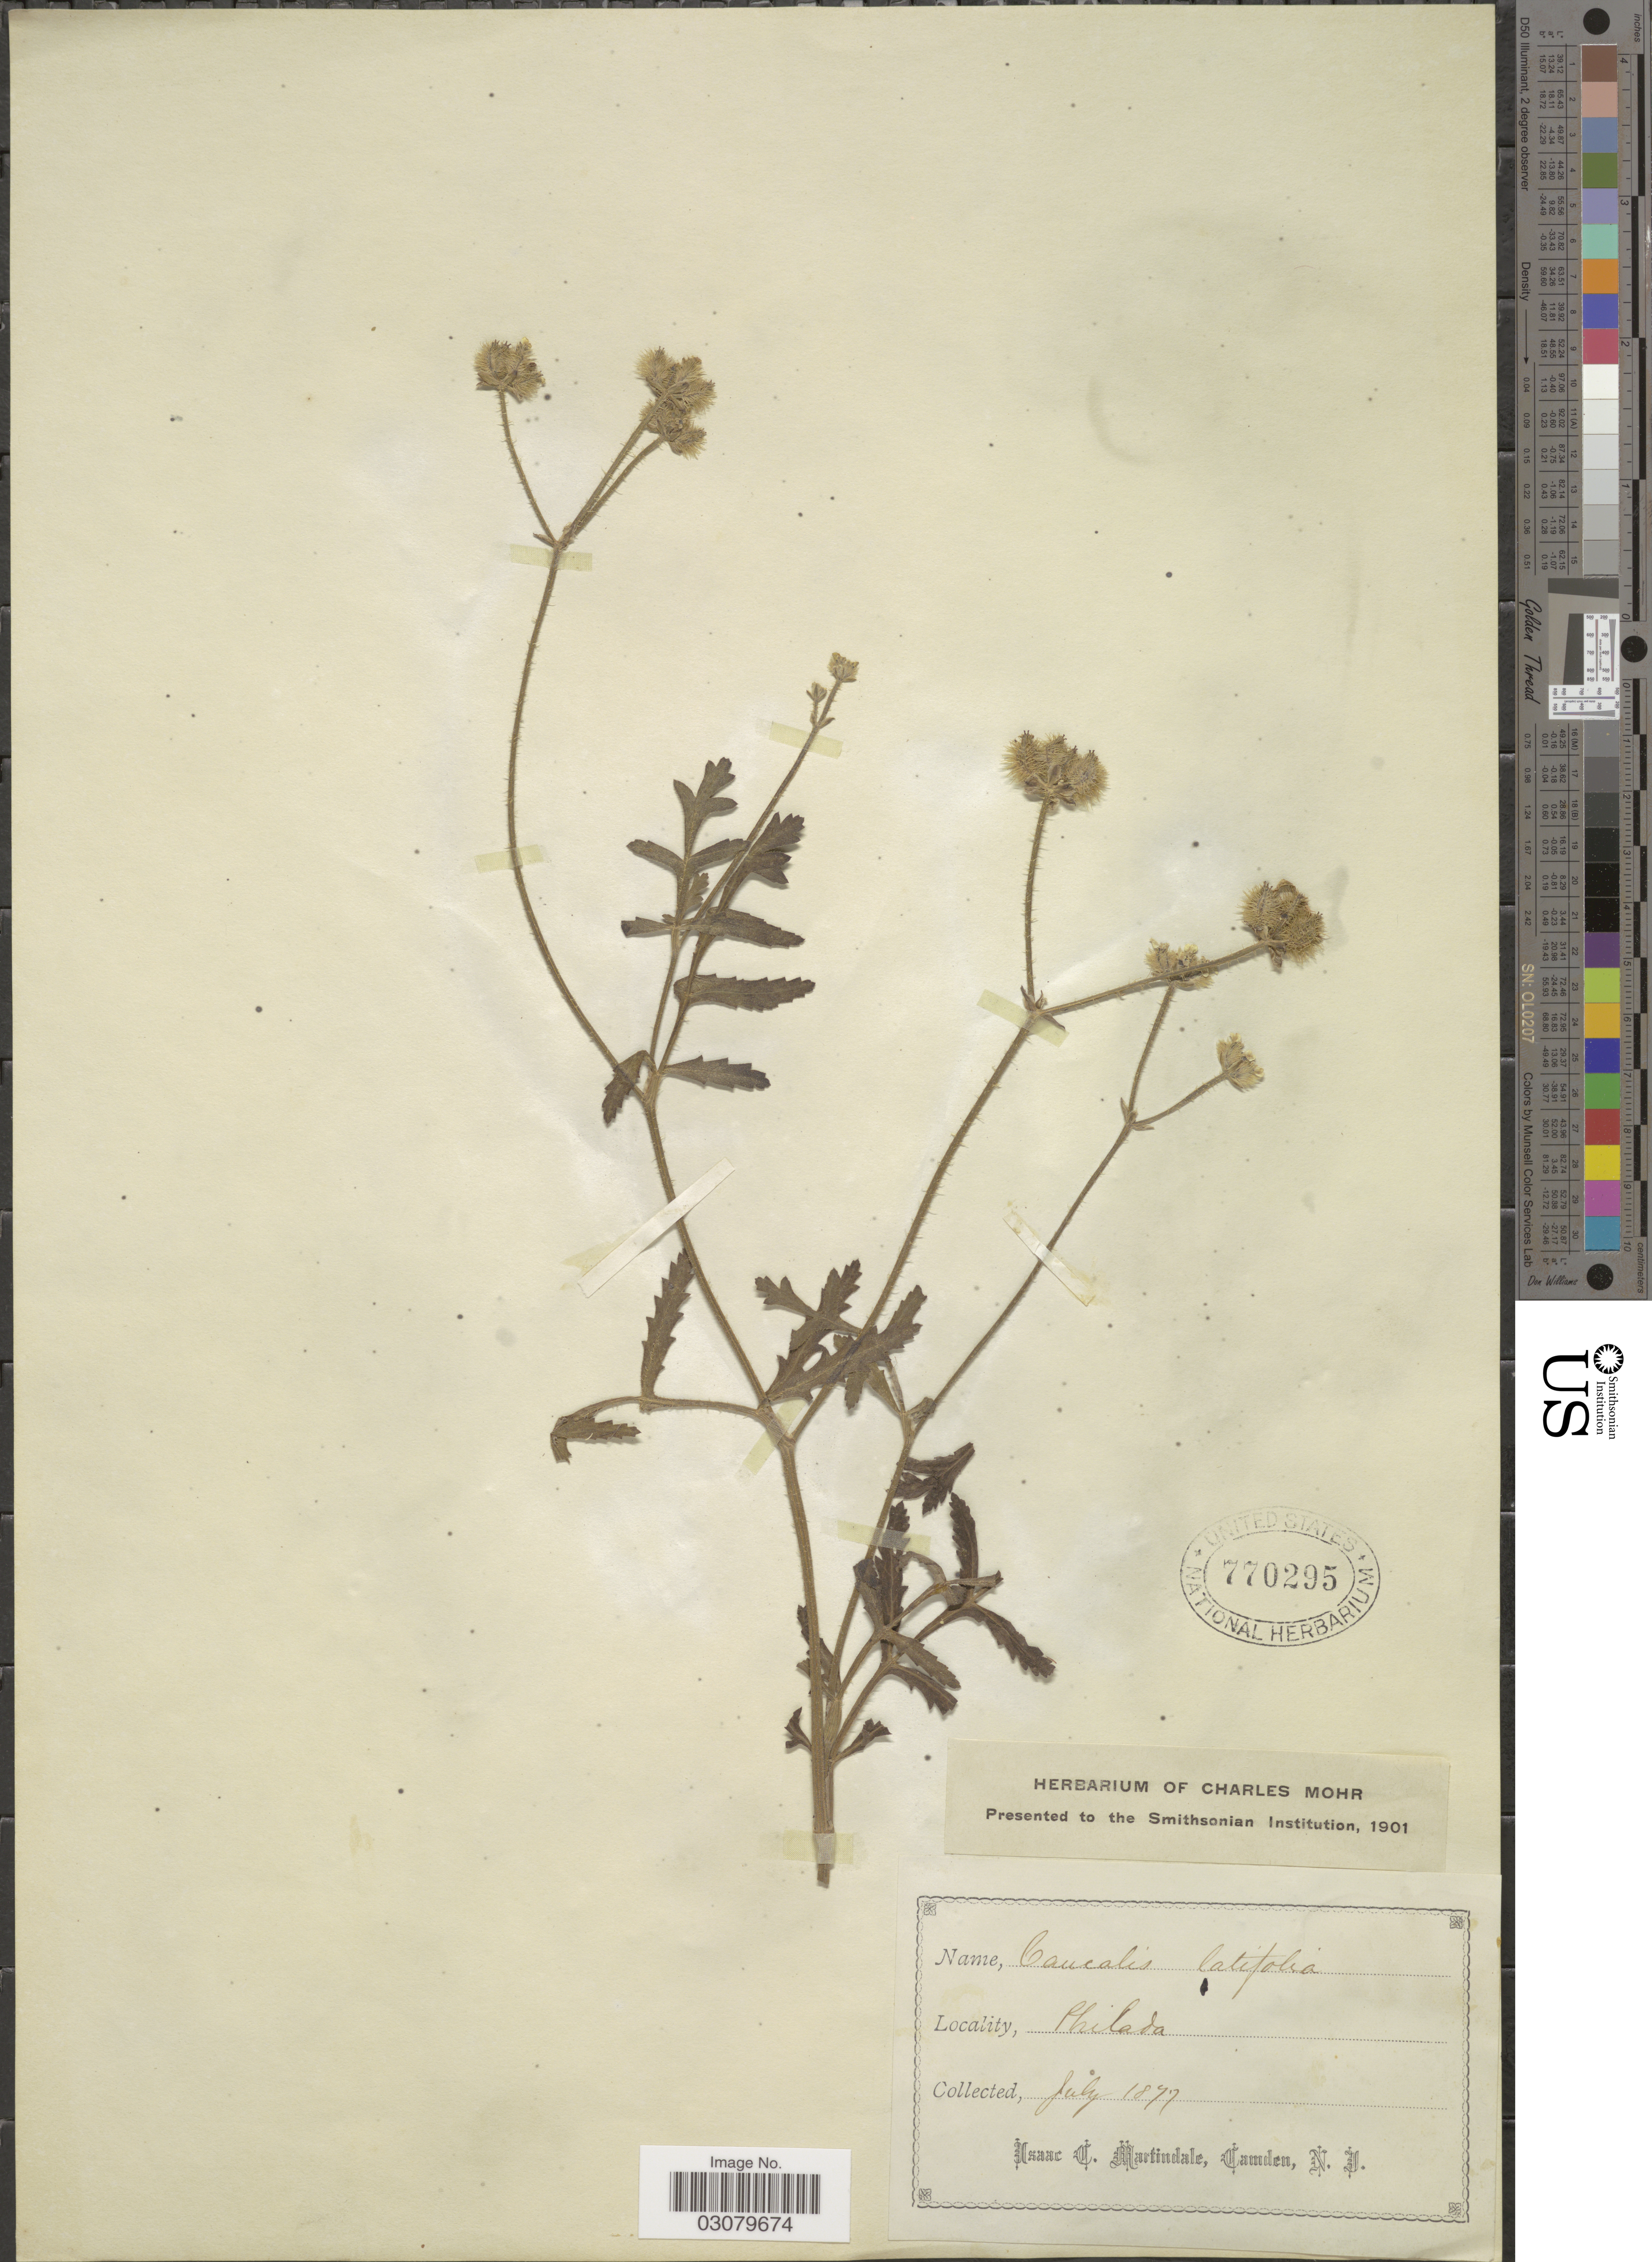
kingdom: Plantae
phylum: Tracheophyta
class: Magnoliopsida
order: Apiales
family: Apiaceae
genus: Caucalis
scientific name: Caucalis latifolia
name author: L.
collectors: I. C. Martindale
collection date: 1877-07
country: United States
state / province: Pennsylvania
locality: Philada.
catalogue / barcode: US 770295